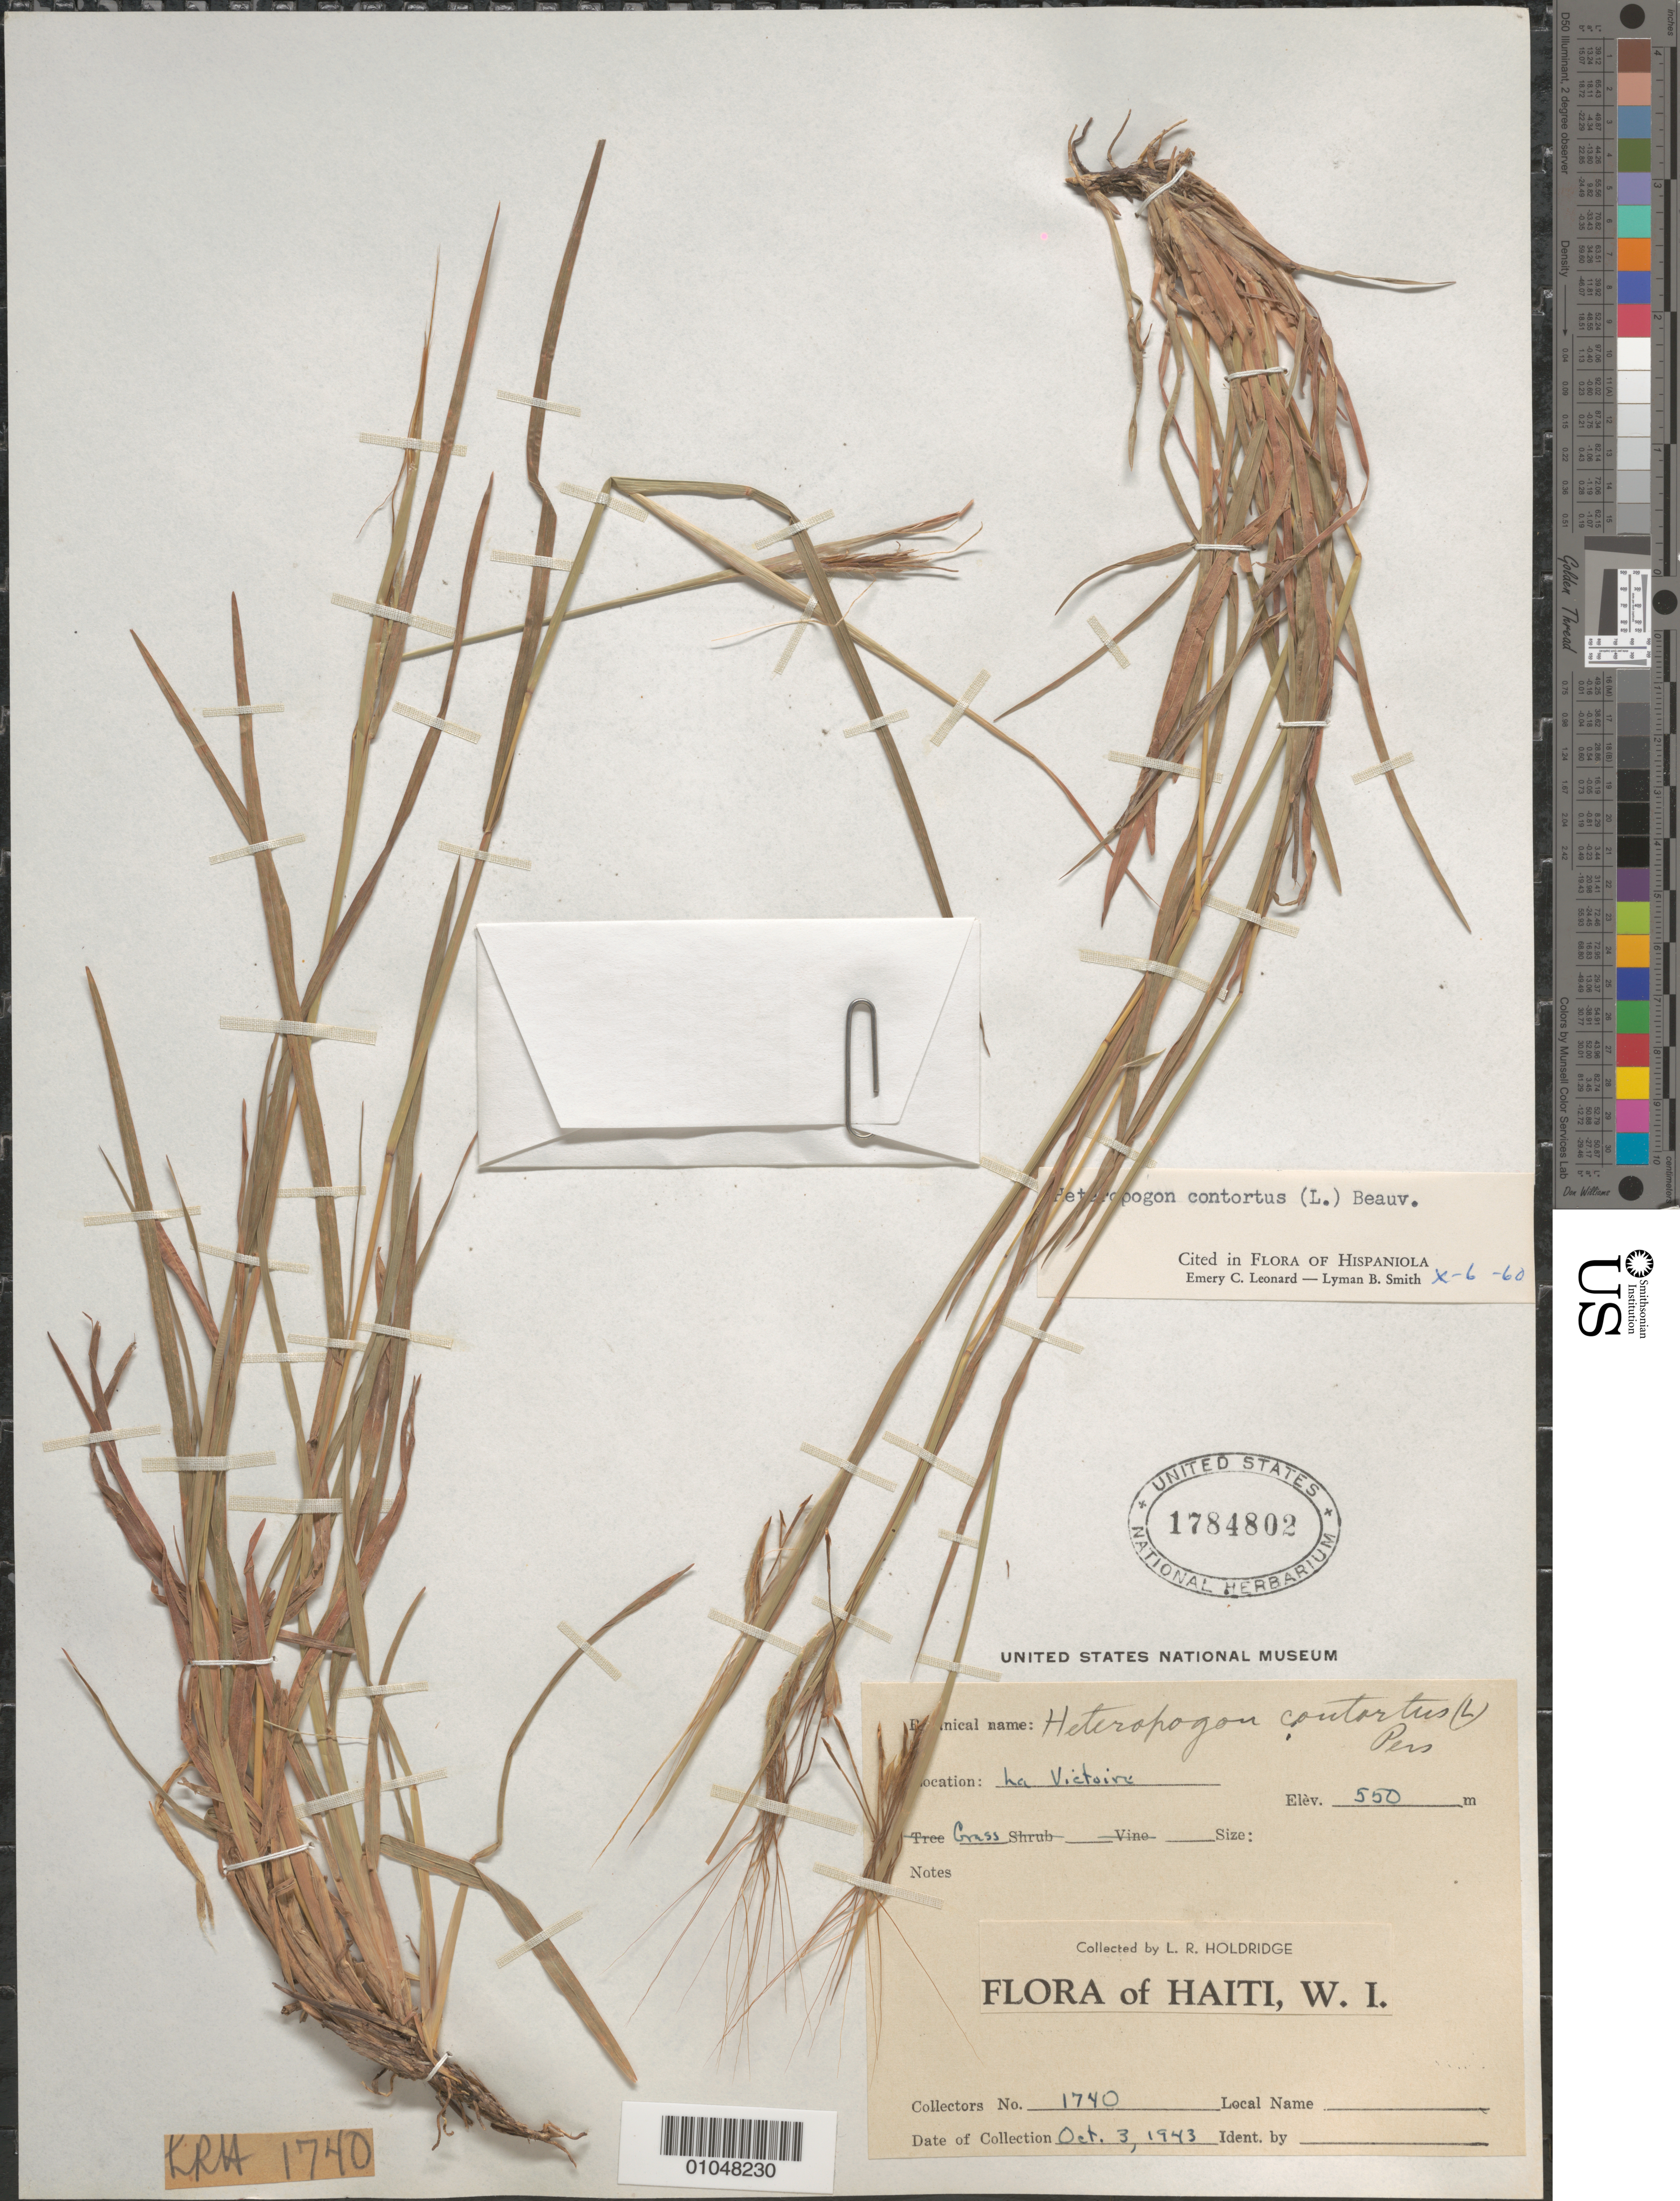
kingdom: Plantae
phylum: Tracheophyta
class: Liliopsida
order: Poales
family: Poaceae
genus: Heteropogon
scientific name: Heteropogon contortus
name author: (L.) P. Beauv. ex Roem. & Schult.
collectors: L. Holdridge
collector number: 1740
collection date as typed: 03 Oct 1943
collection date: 1943-10-03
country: Haiti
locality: La Victoire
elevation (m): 550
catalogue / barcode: US 1784802